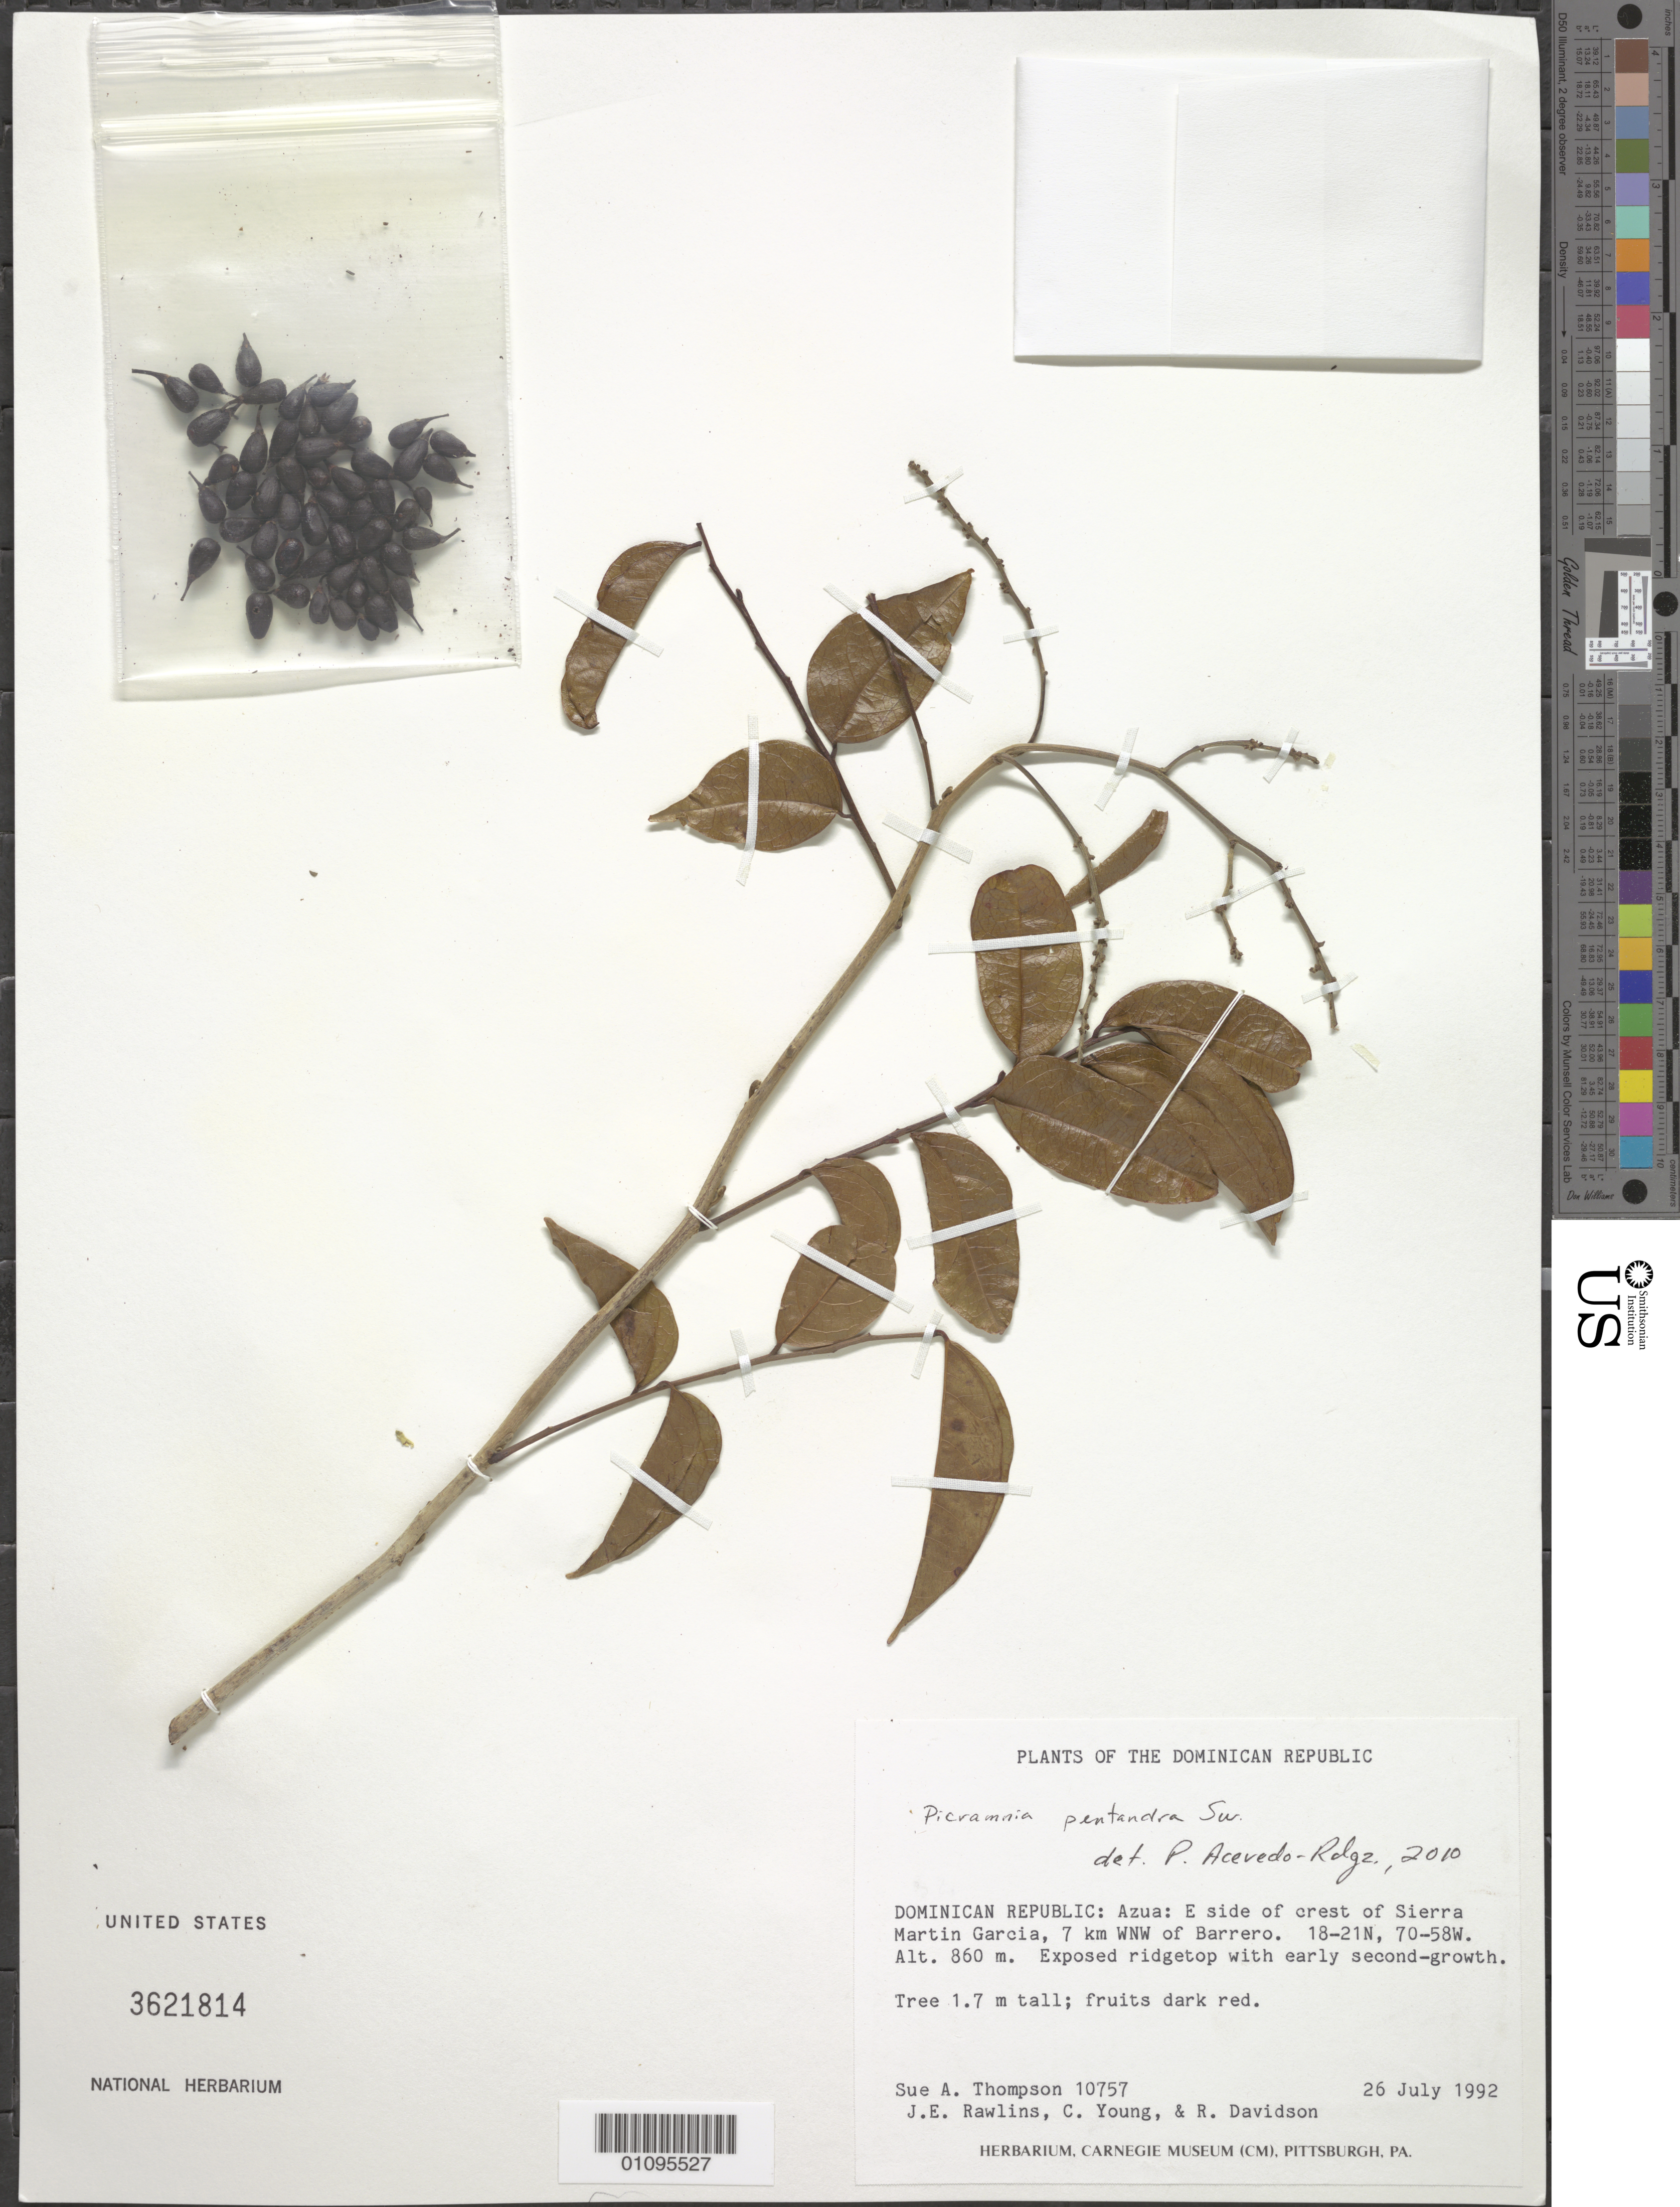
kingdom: Plantae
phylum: Tracheophyta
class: Magnoliopsida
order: Picramniales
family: Picramniaceae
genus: Picramnia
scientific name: Picramnia pentandra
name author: Sw.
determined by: Acevedo-Rodríguez, P., (BOT), Smithsonian Institution - National Museum of Natural History (UNITED STATES)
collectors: S. A. Thompson, J. Rawlins, C. Young & R. Davidson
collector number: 10757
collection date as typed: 26 Jul 1992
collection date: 1992-07-26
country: Dominican Republic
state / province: Azua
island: Hispaniola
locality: Sierra Martin Garcia, E side of crest; 7 km WNW of Barrero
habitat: Exposed ridgetop with early second-growth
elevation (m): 860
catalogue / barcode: US 3621814